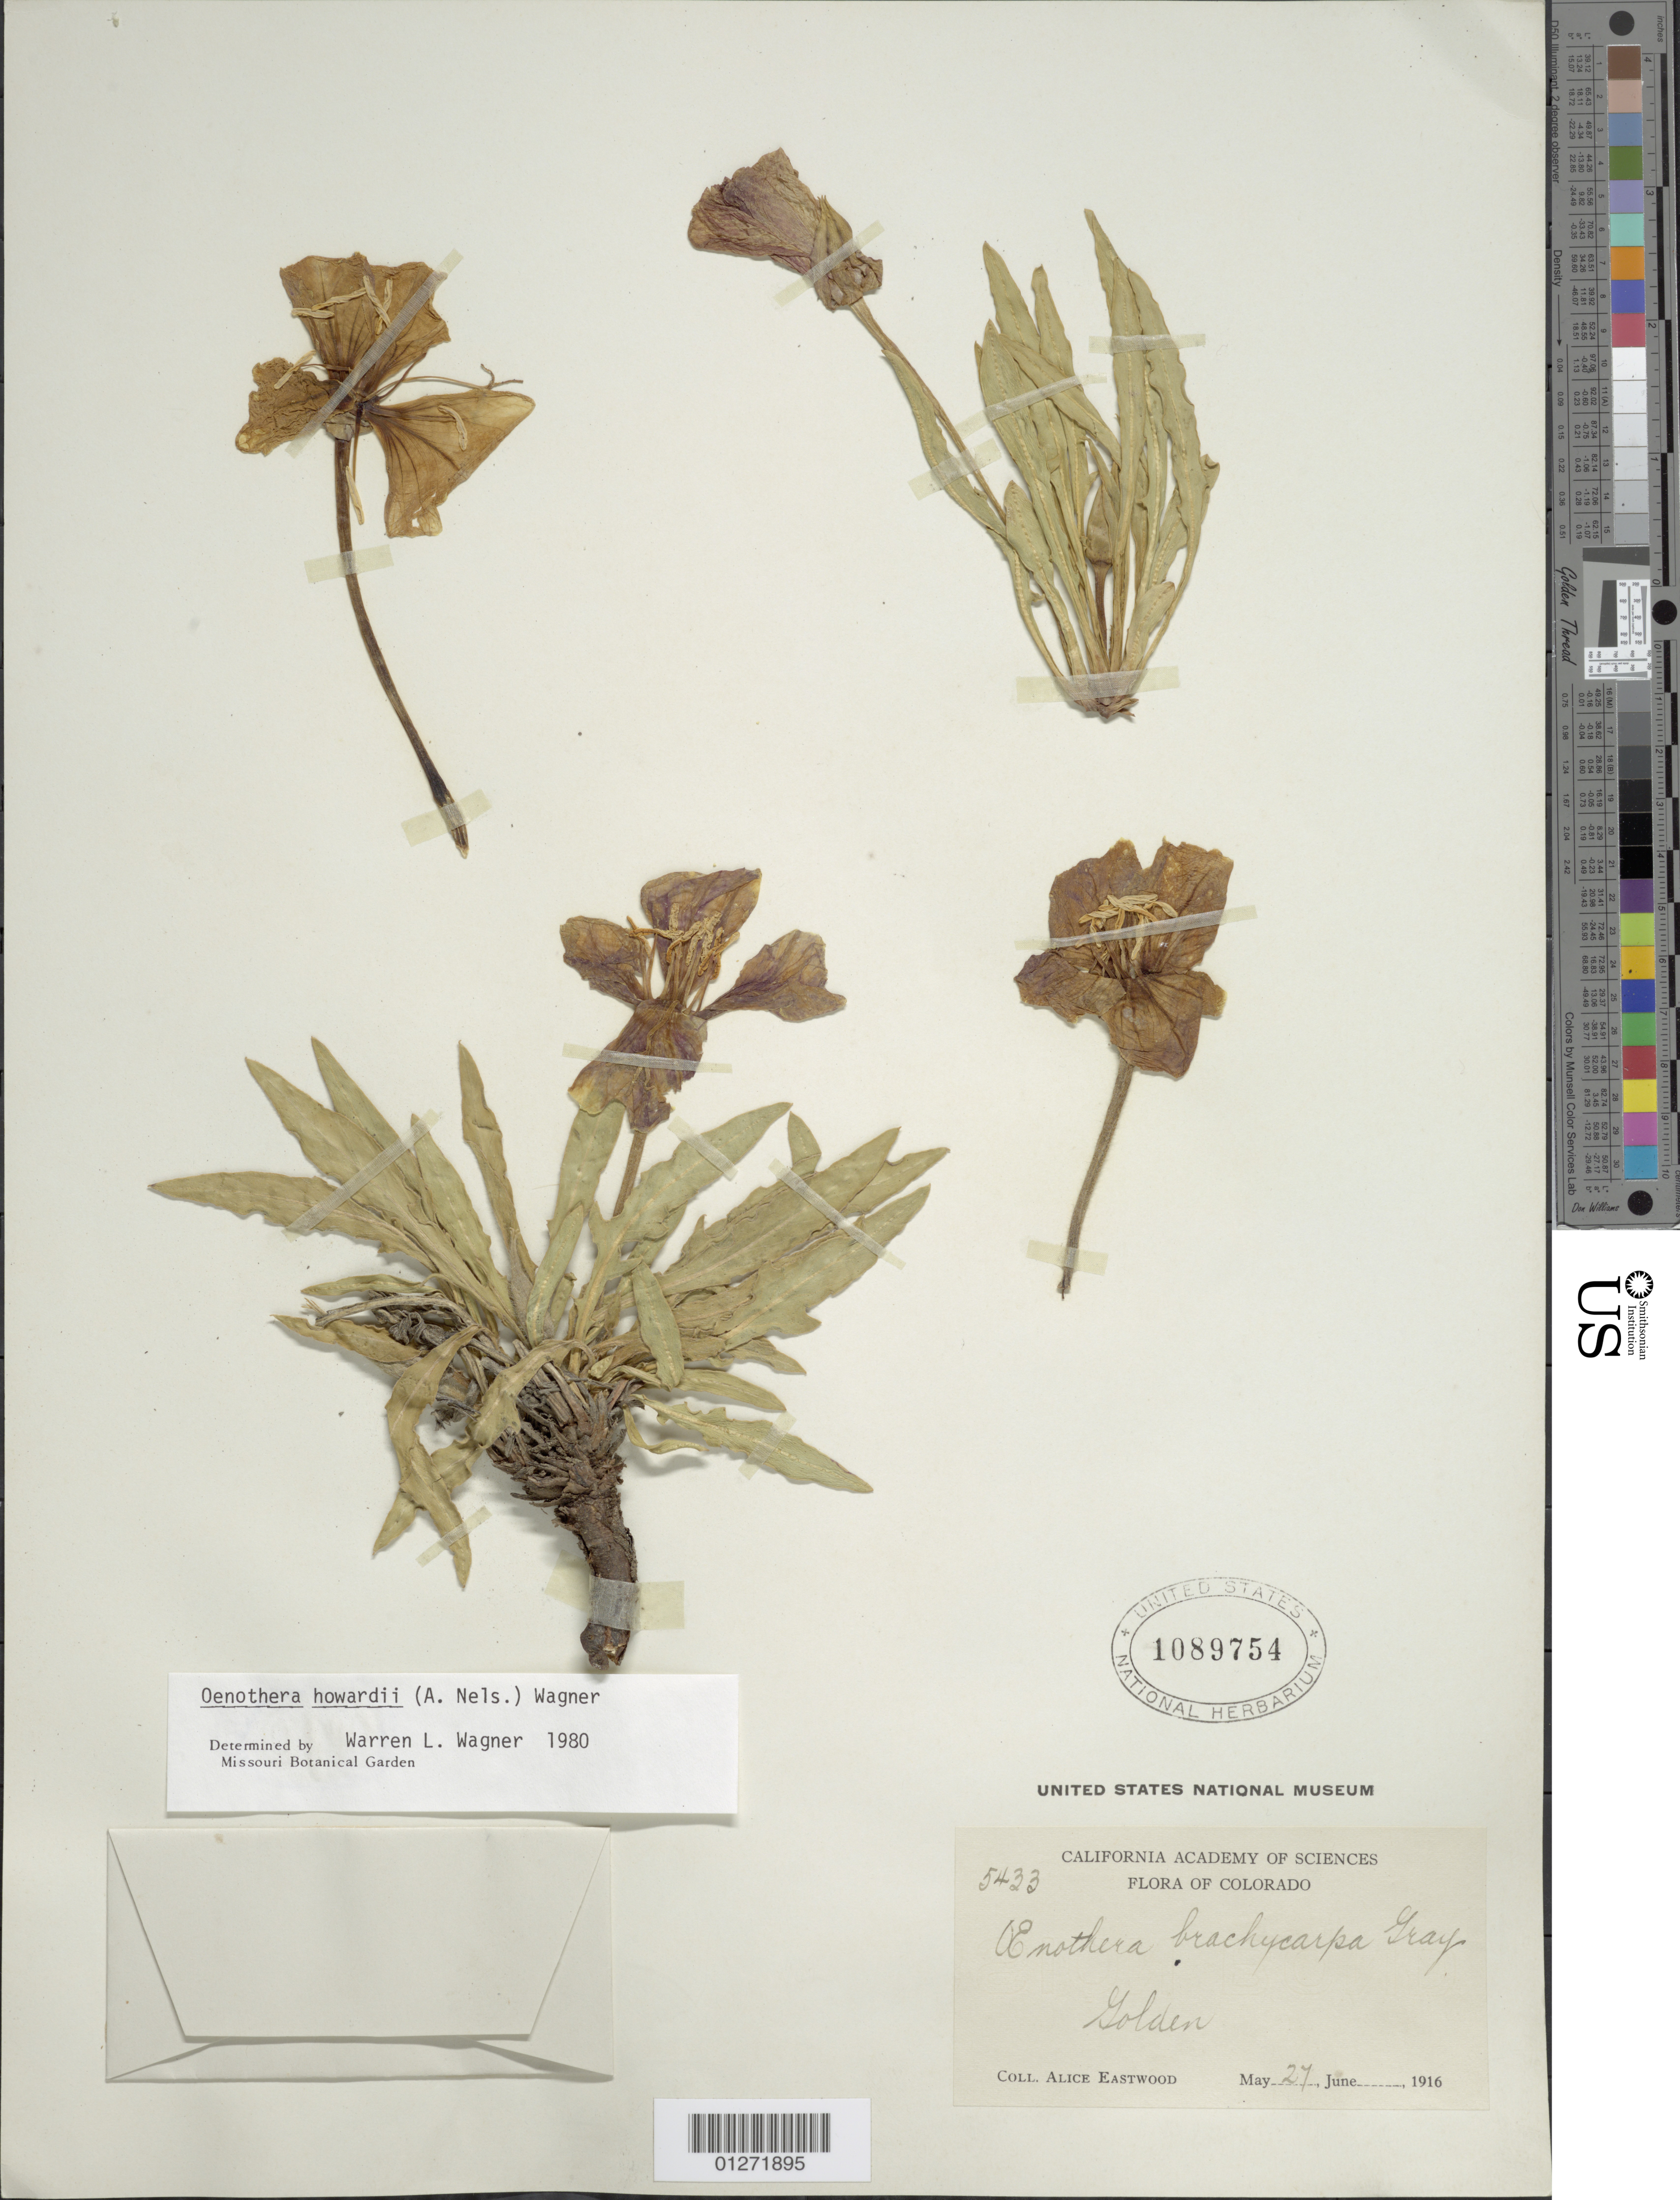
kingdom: Plantae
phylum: Tracheophyta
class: Magnoliopsida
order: Myrtales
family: Onagraceae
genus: Oenothera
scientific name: Oenothera howardii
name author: (A. Nelson) M.E. Jones ex Prain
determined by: Wagner, W. L., (BOT), Smithsonian Institution - National Museum of Natural History (UNITED STATES)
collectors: A. Eastwood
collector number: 5433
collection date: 1916-05-27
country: United States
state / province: Colorado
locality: Golden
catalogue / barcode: US 1089754